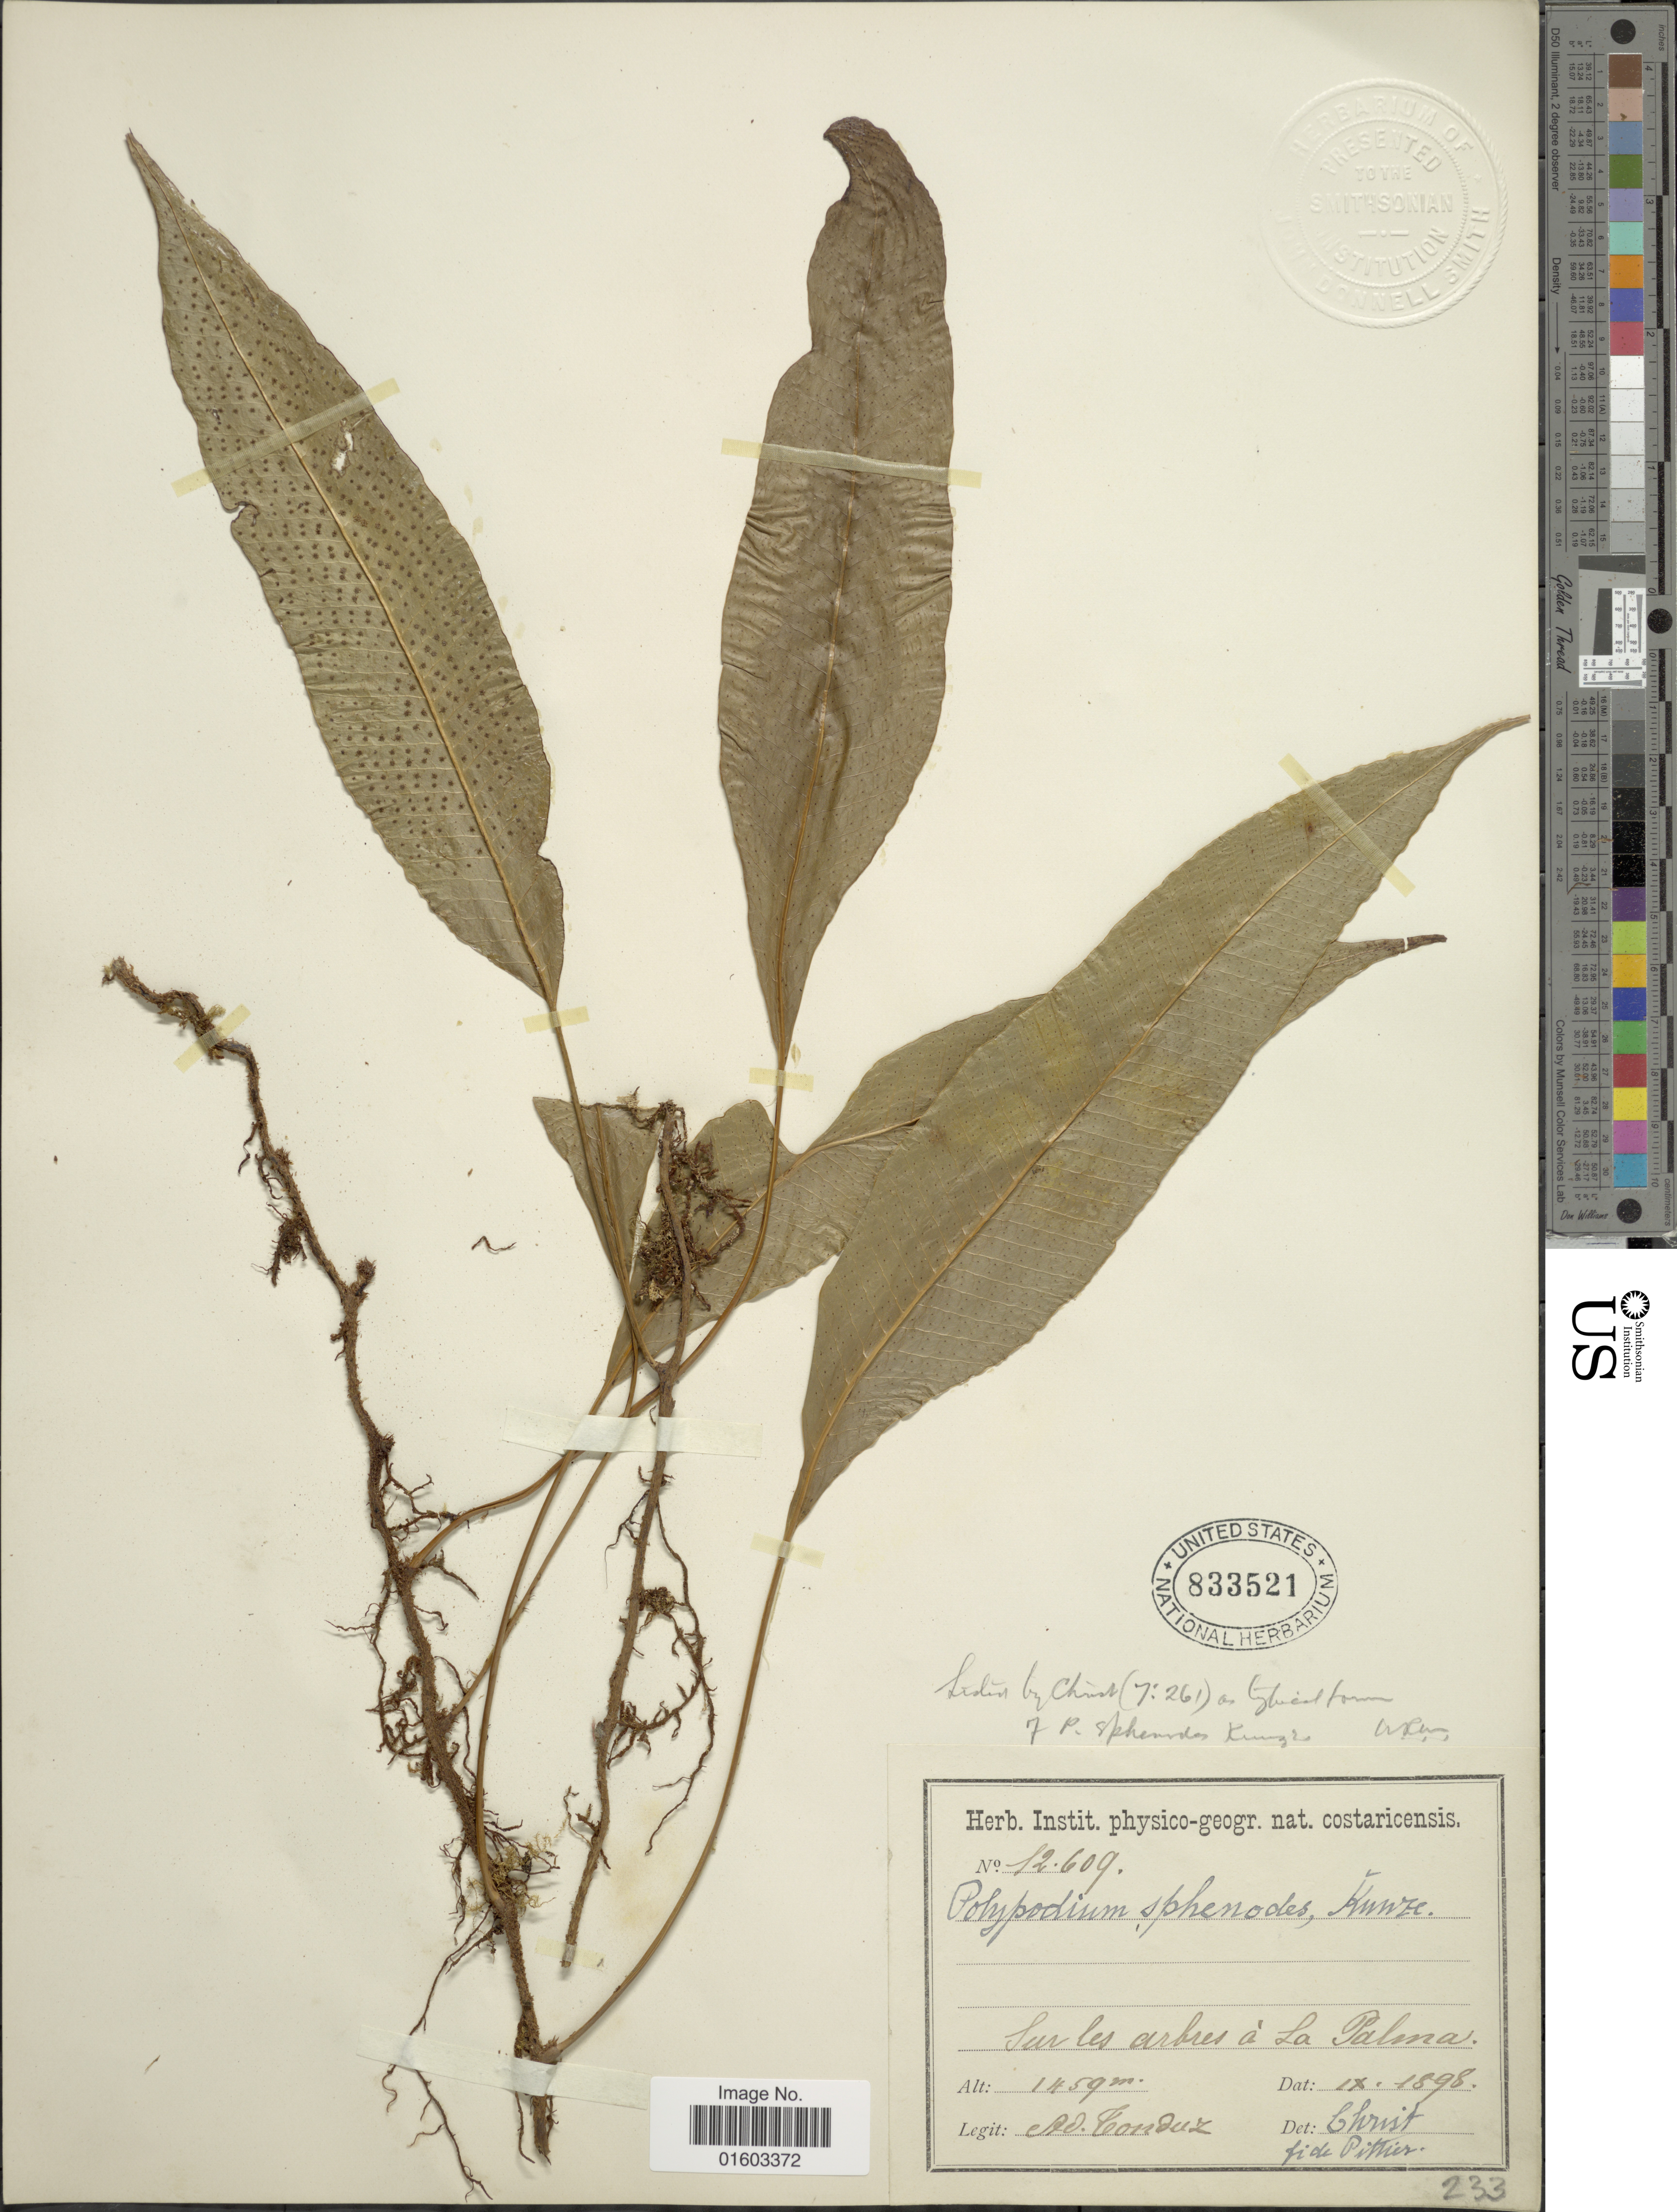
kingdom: Plantae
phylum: Tracheophyta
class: Polypodiopsida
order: Polypodiales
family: Polypodiaceae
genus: Campyloneurum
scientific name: Campyloneurum wercklei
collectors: A. Tonduz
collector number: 12609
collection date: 1898-09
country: Costa Rica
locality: Sur les arbres a La Palmas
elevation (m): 1459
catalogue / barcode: US 833521